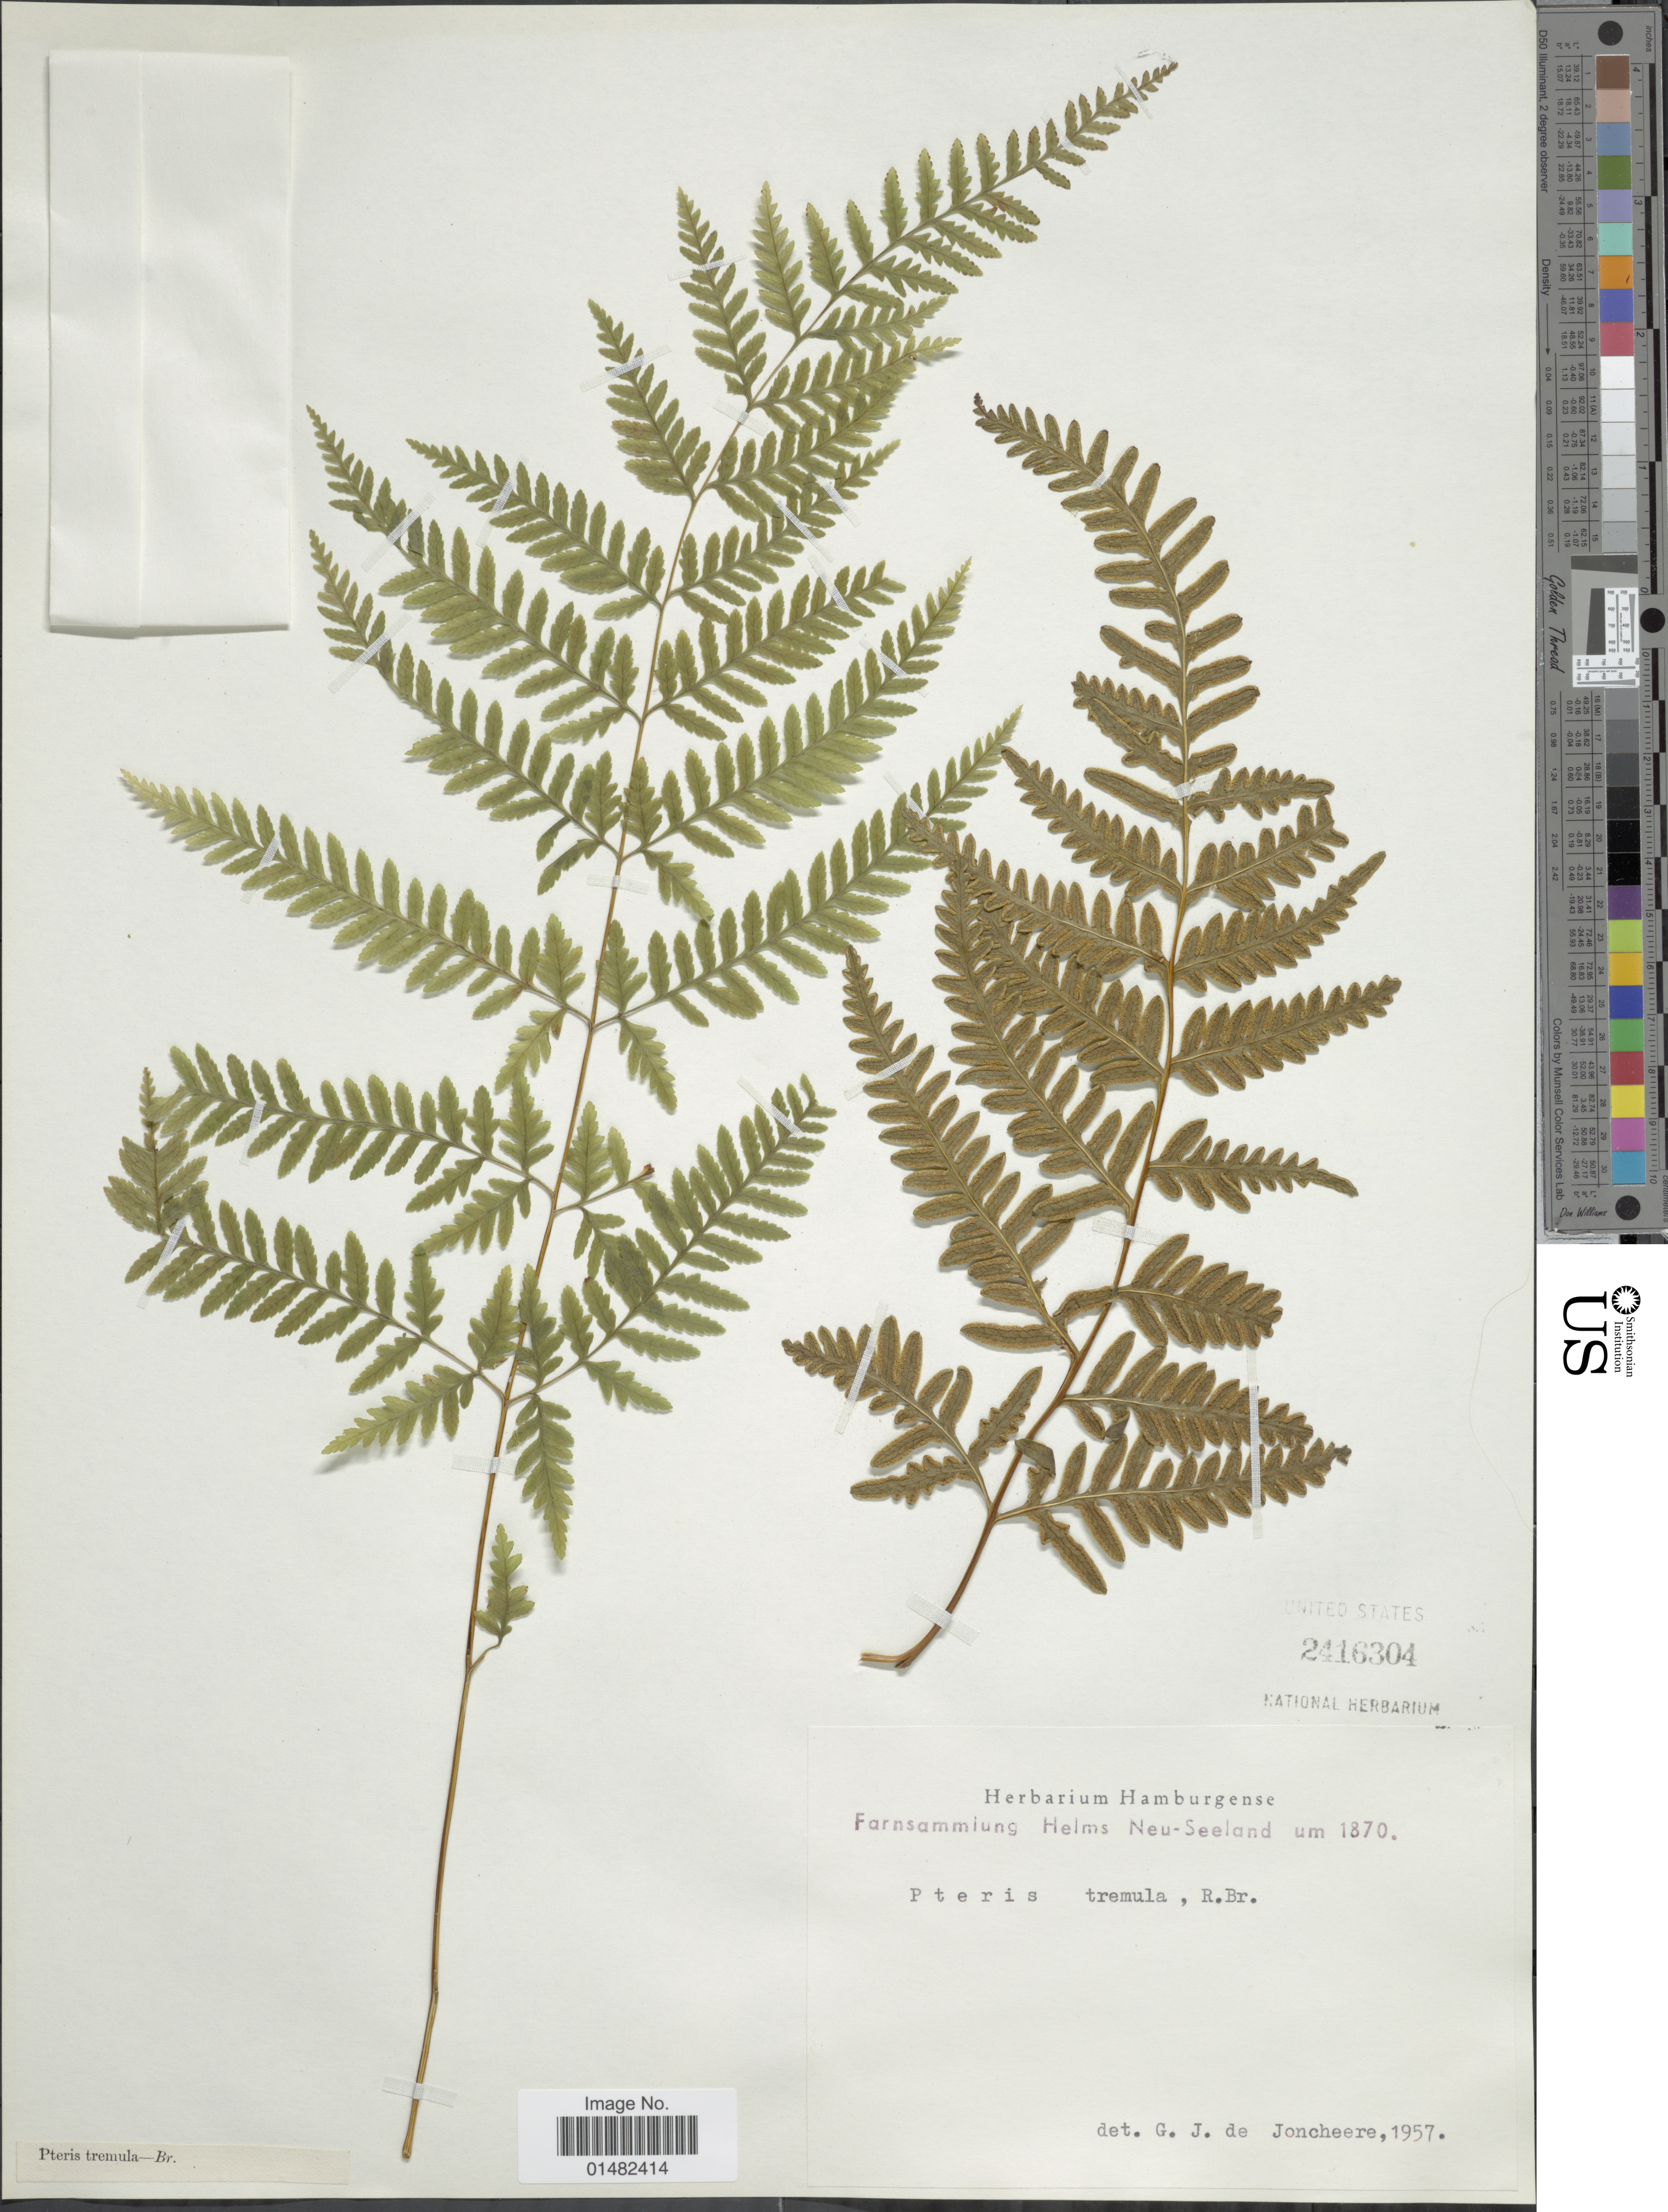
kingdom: Plantae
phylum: Tracheophyta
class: Polypodiopsida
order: Polypodiales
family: Pteridaceae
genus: Pteris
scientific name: Pteris tremula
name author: R. Br.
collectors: ex herb. Hamburgense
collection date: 1870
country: New Zealand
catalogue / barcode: US 2416304